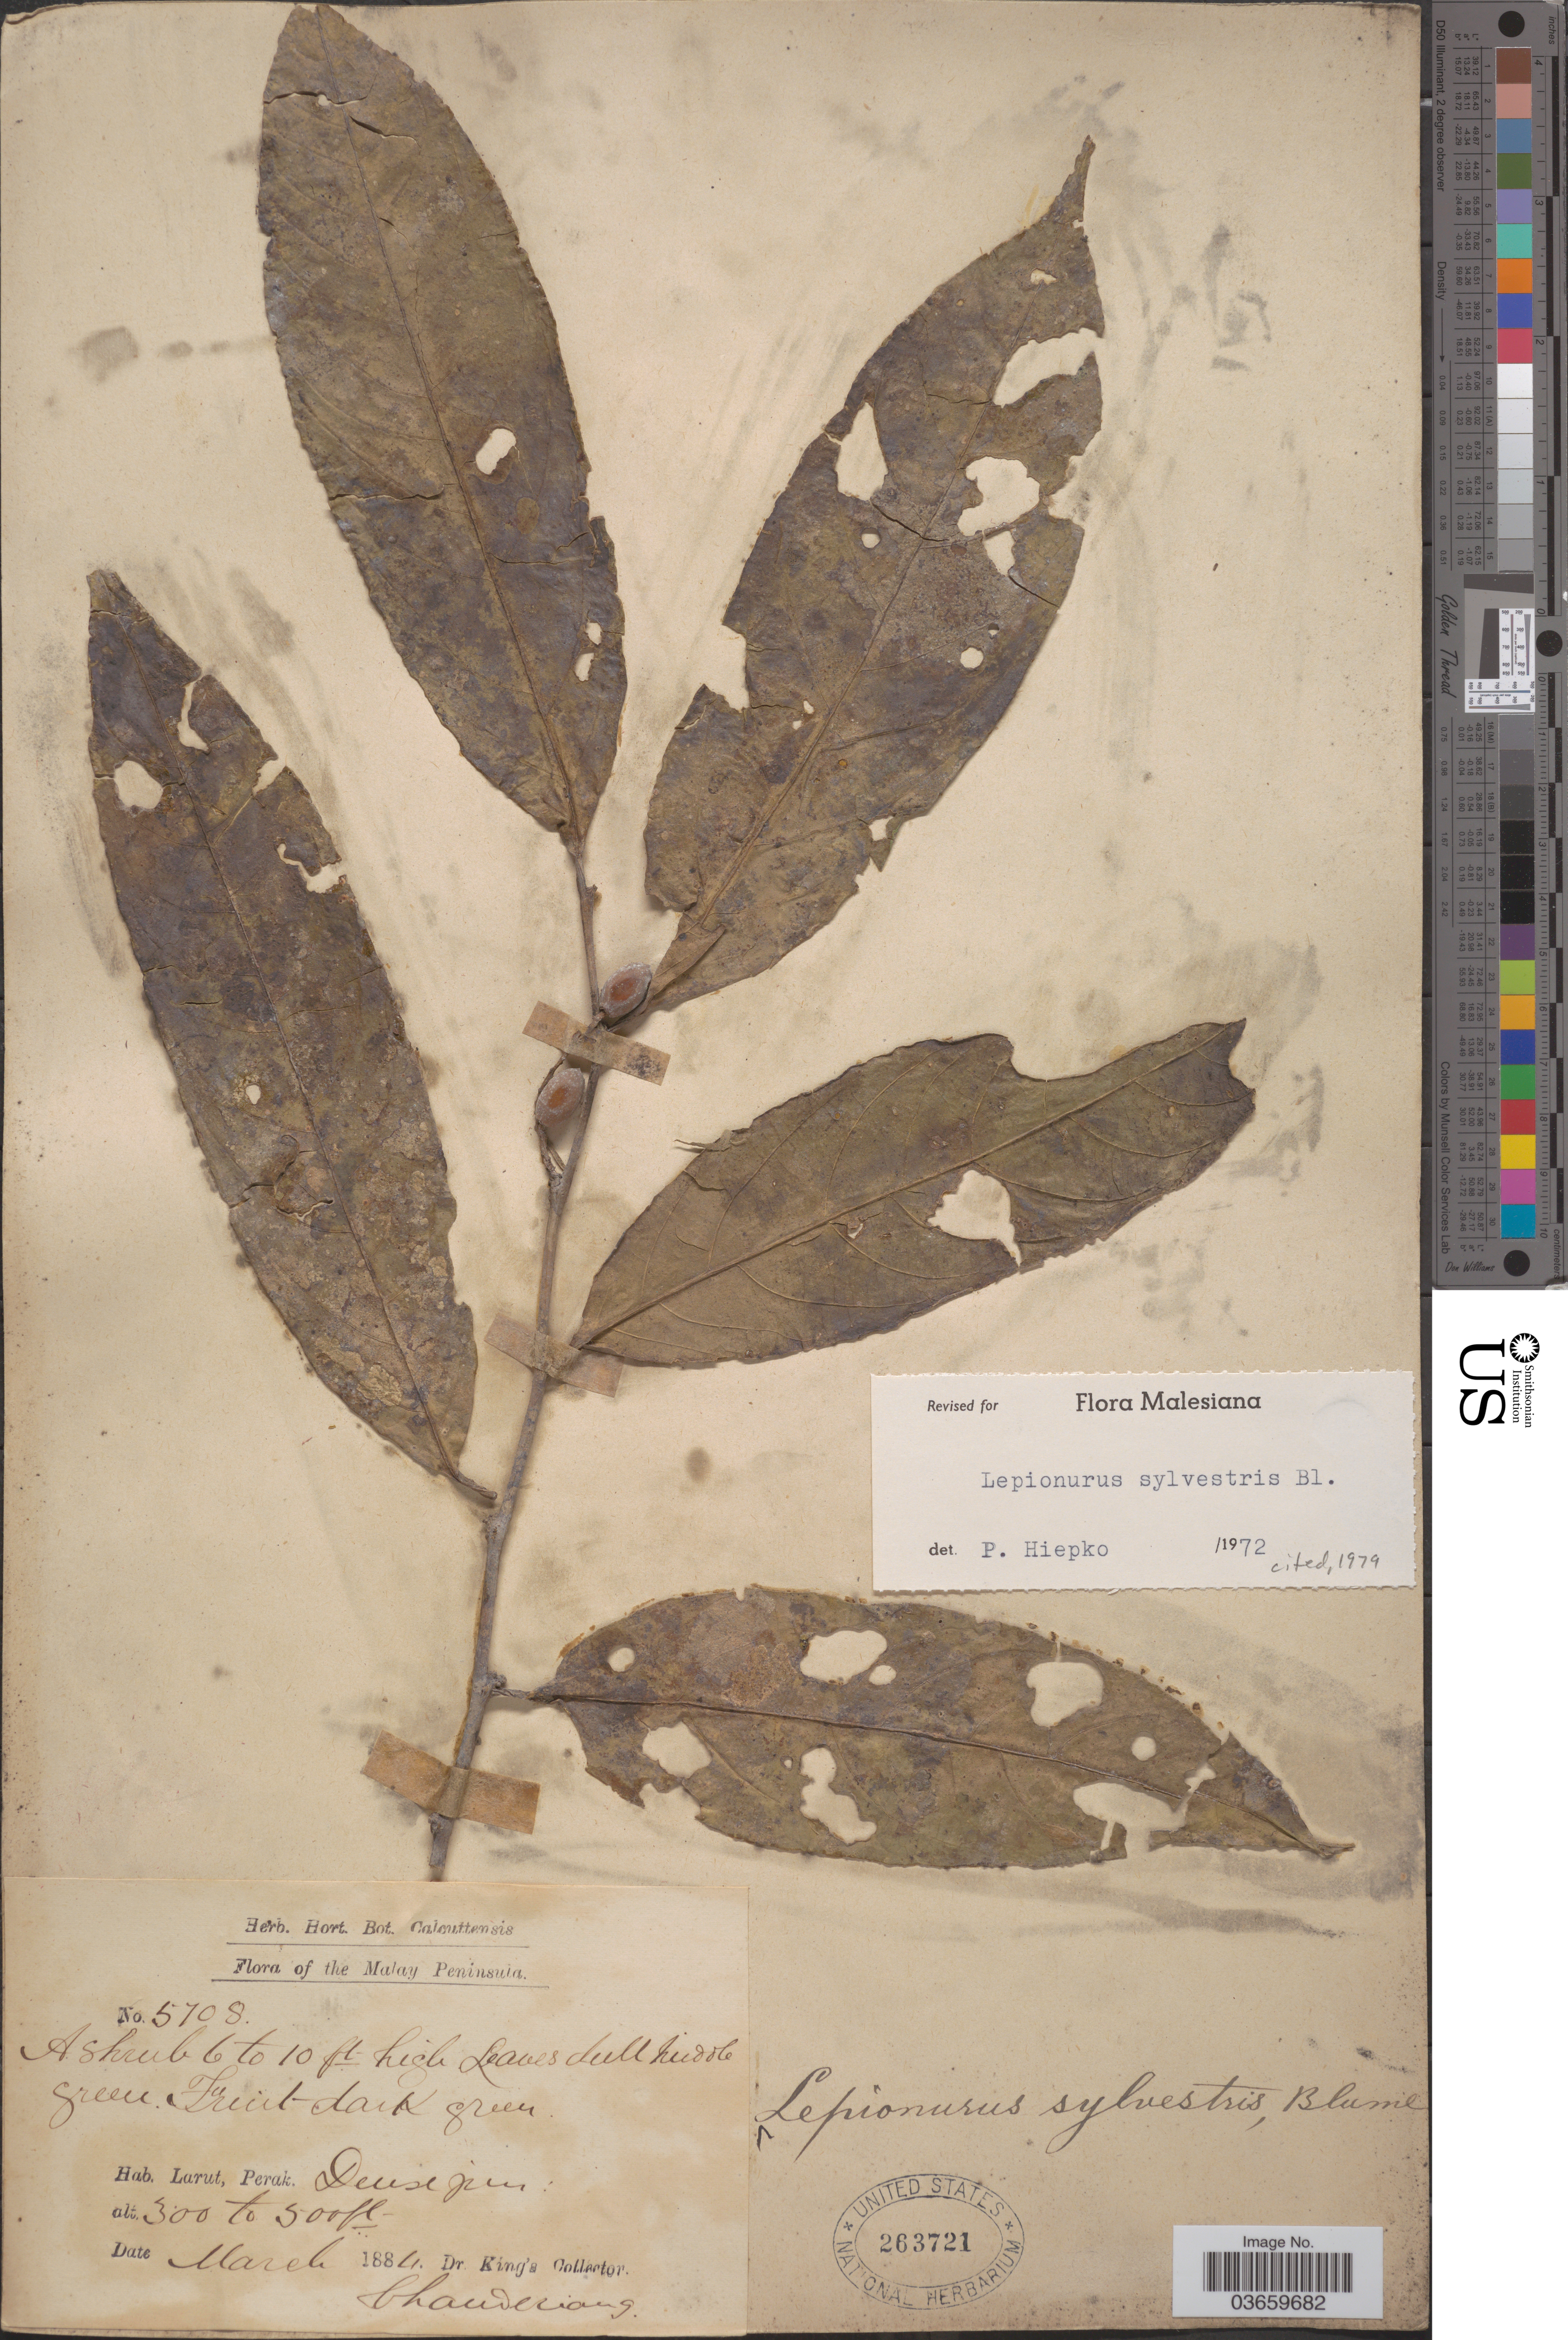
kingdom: Plantae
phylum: Tracheophyta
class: Magnoliopsida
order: Santalales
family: Opiliaceae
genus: Lepionurus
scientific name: Lepionurus sylvestris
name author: Blume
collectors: Dr. King's collector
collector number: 5708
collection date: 1884-03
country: Malaysia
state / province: Perak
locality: Malay Peninsula. Larut. Chanderiang.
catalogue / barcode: US 263721